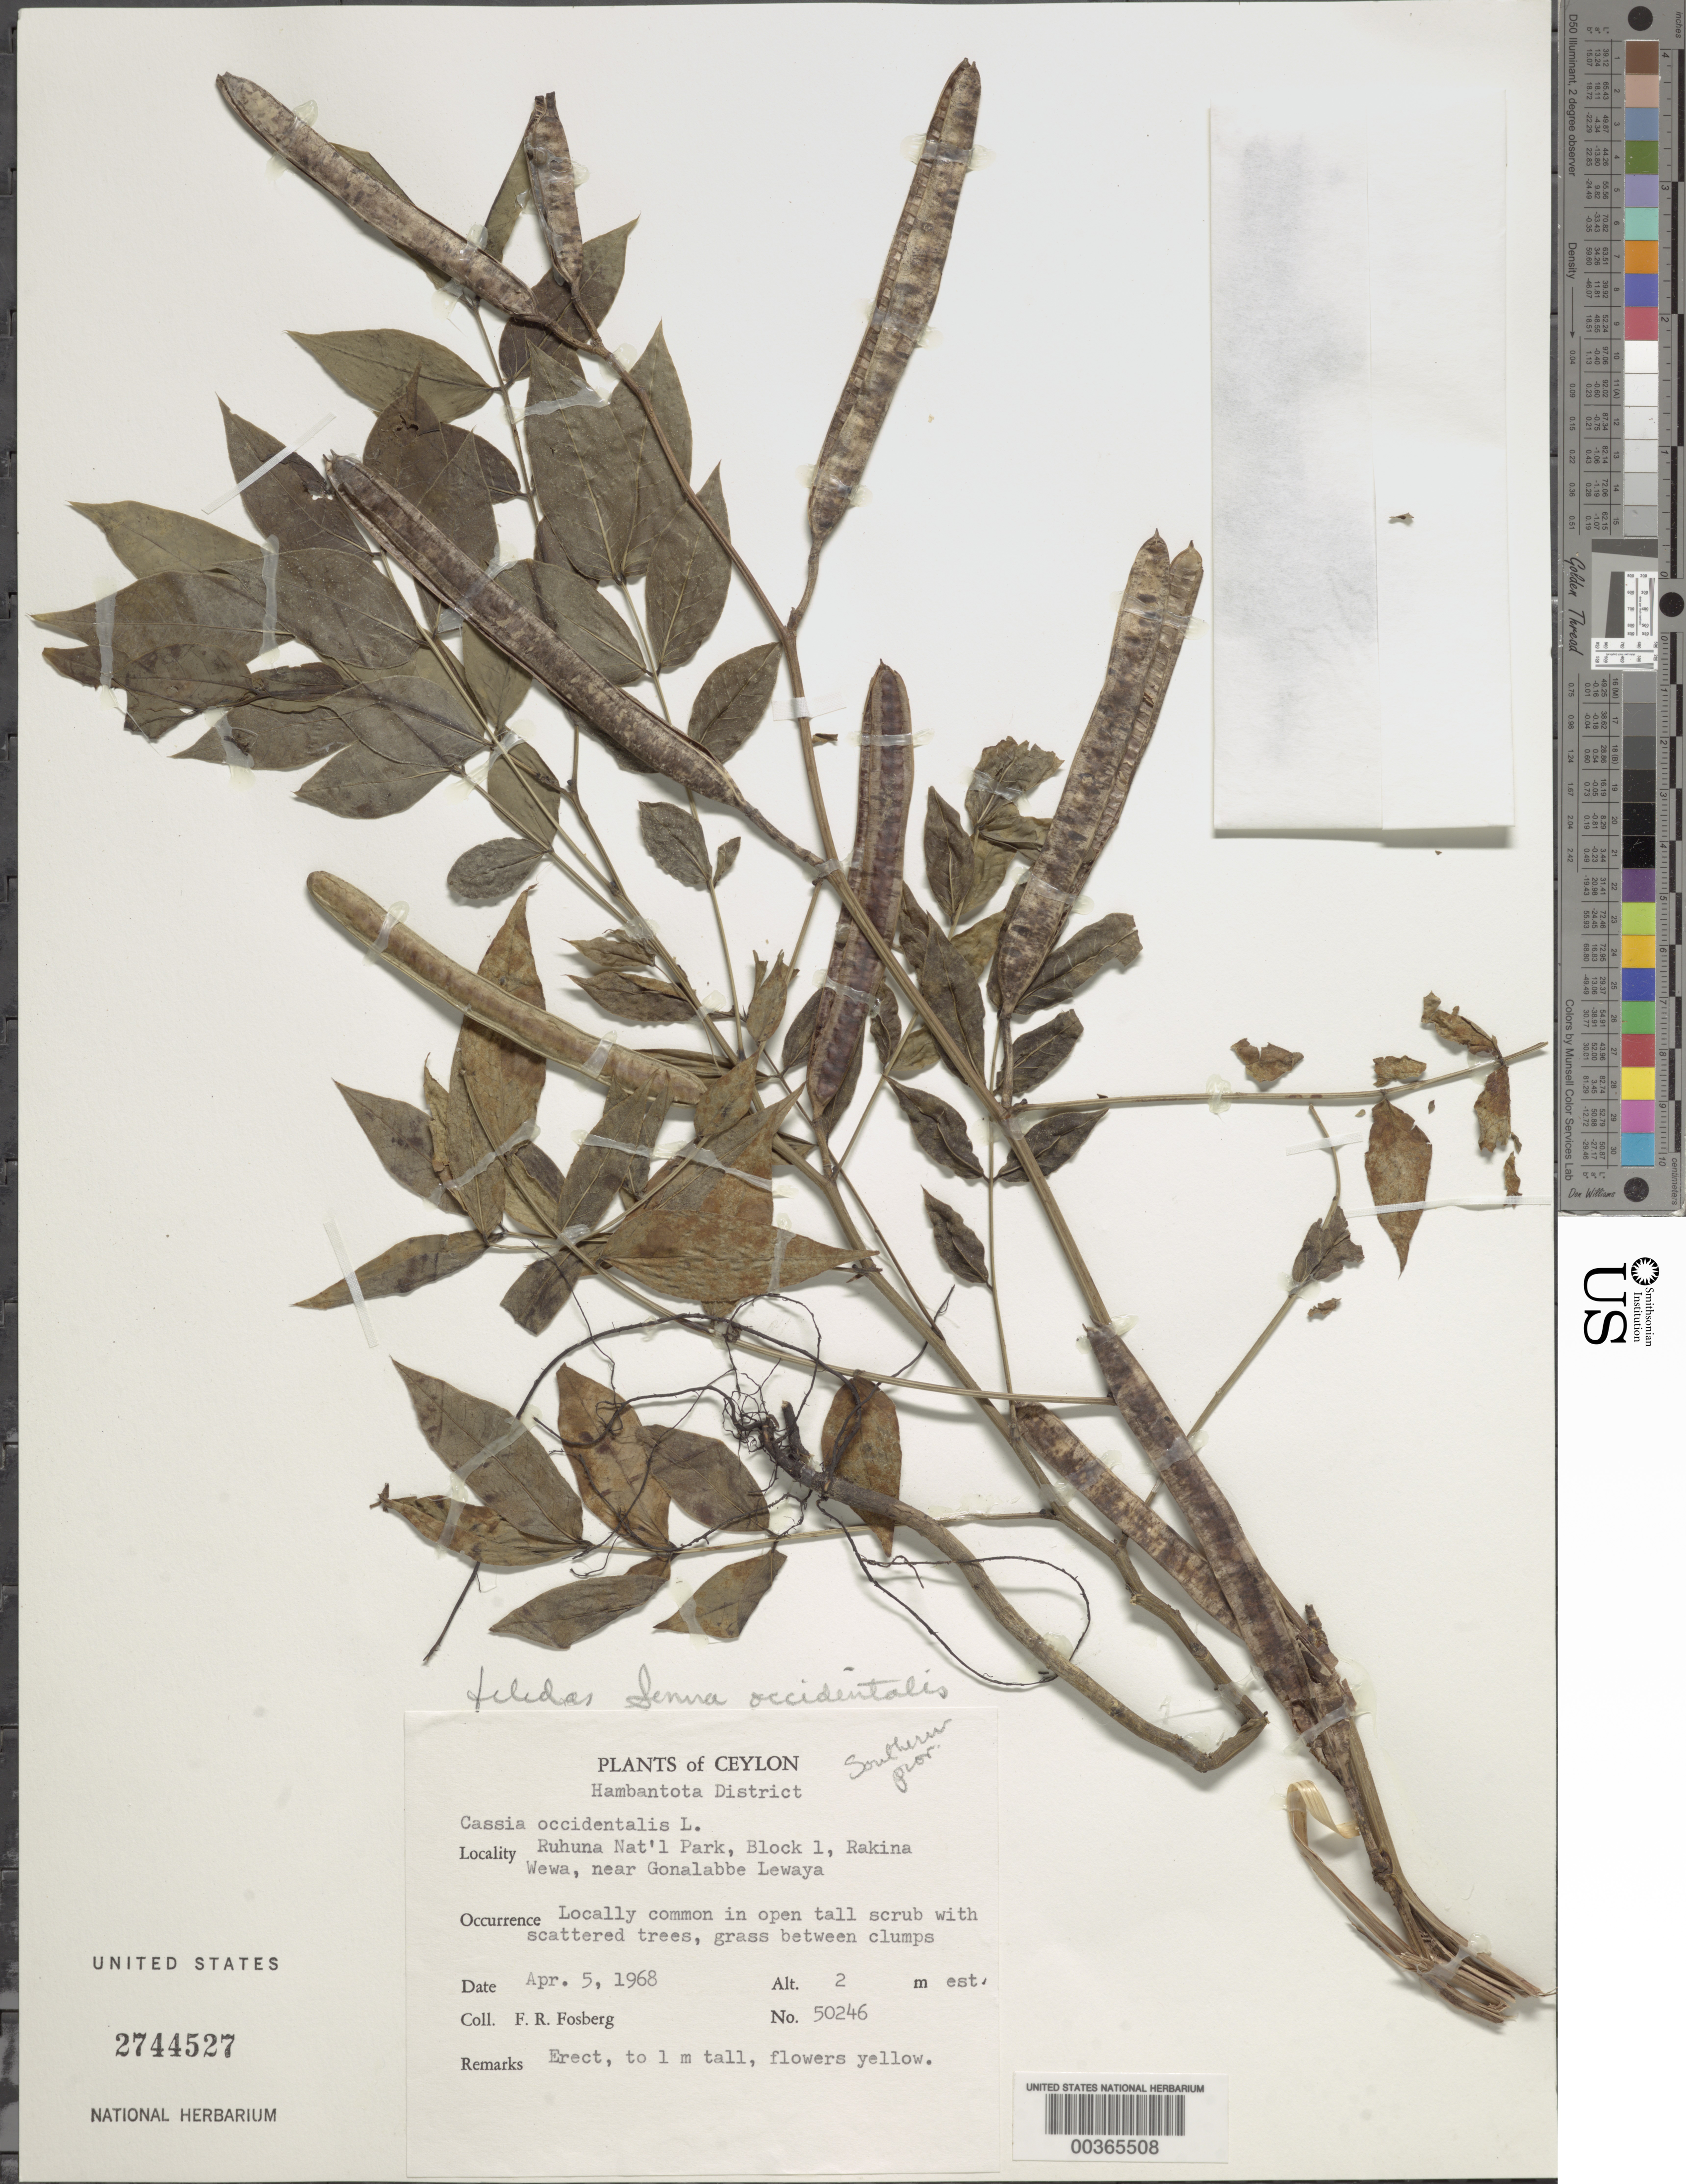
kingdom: Plantae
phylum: Tracheophyta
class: Magnoliopsida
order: Fabales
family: Fabaceae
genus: Senna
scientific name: Senna occidentalis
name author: (L.) Link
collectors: F. R. Fosberg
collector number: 50246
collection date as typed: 05 Apr 1968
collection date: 1968-04-05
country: Sri Lanka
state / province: Southern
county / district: Hambantota Dist.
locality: Ruhuna nat'l park, block 1, rakina wewa, near gonalabbe lewaya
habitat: Open tall scrub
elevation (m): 2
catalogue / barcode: US 2744527